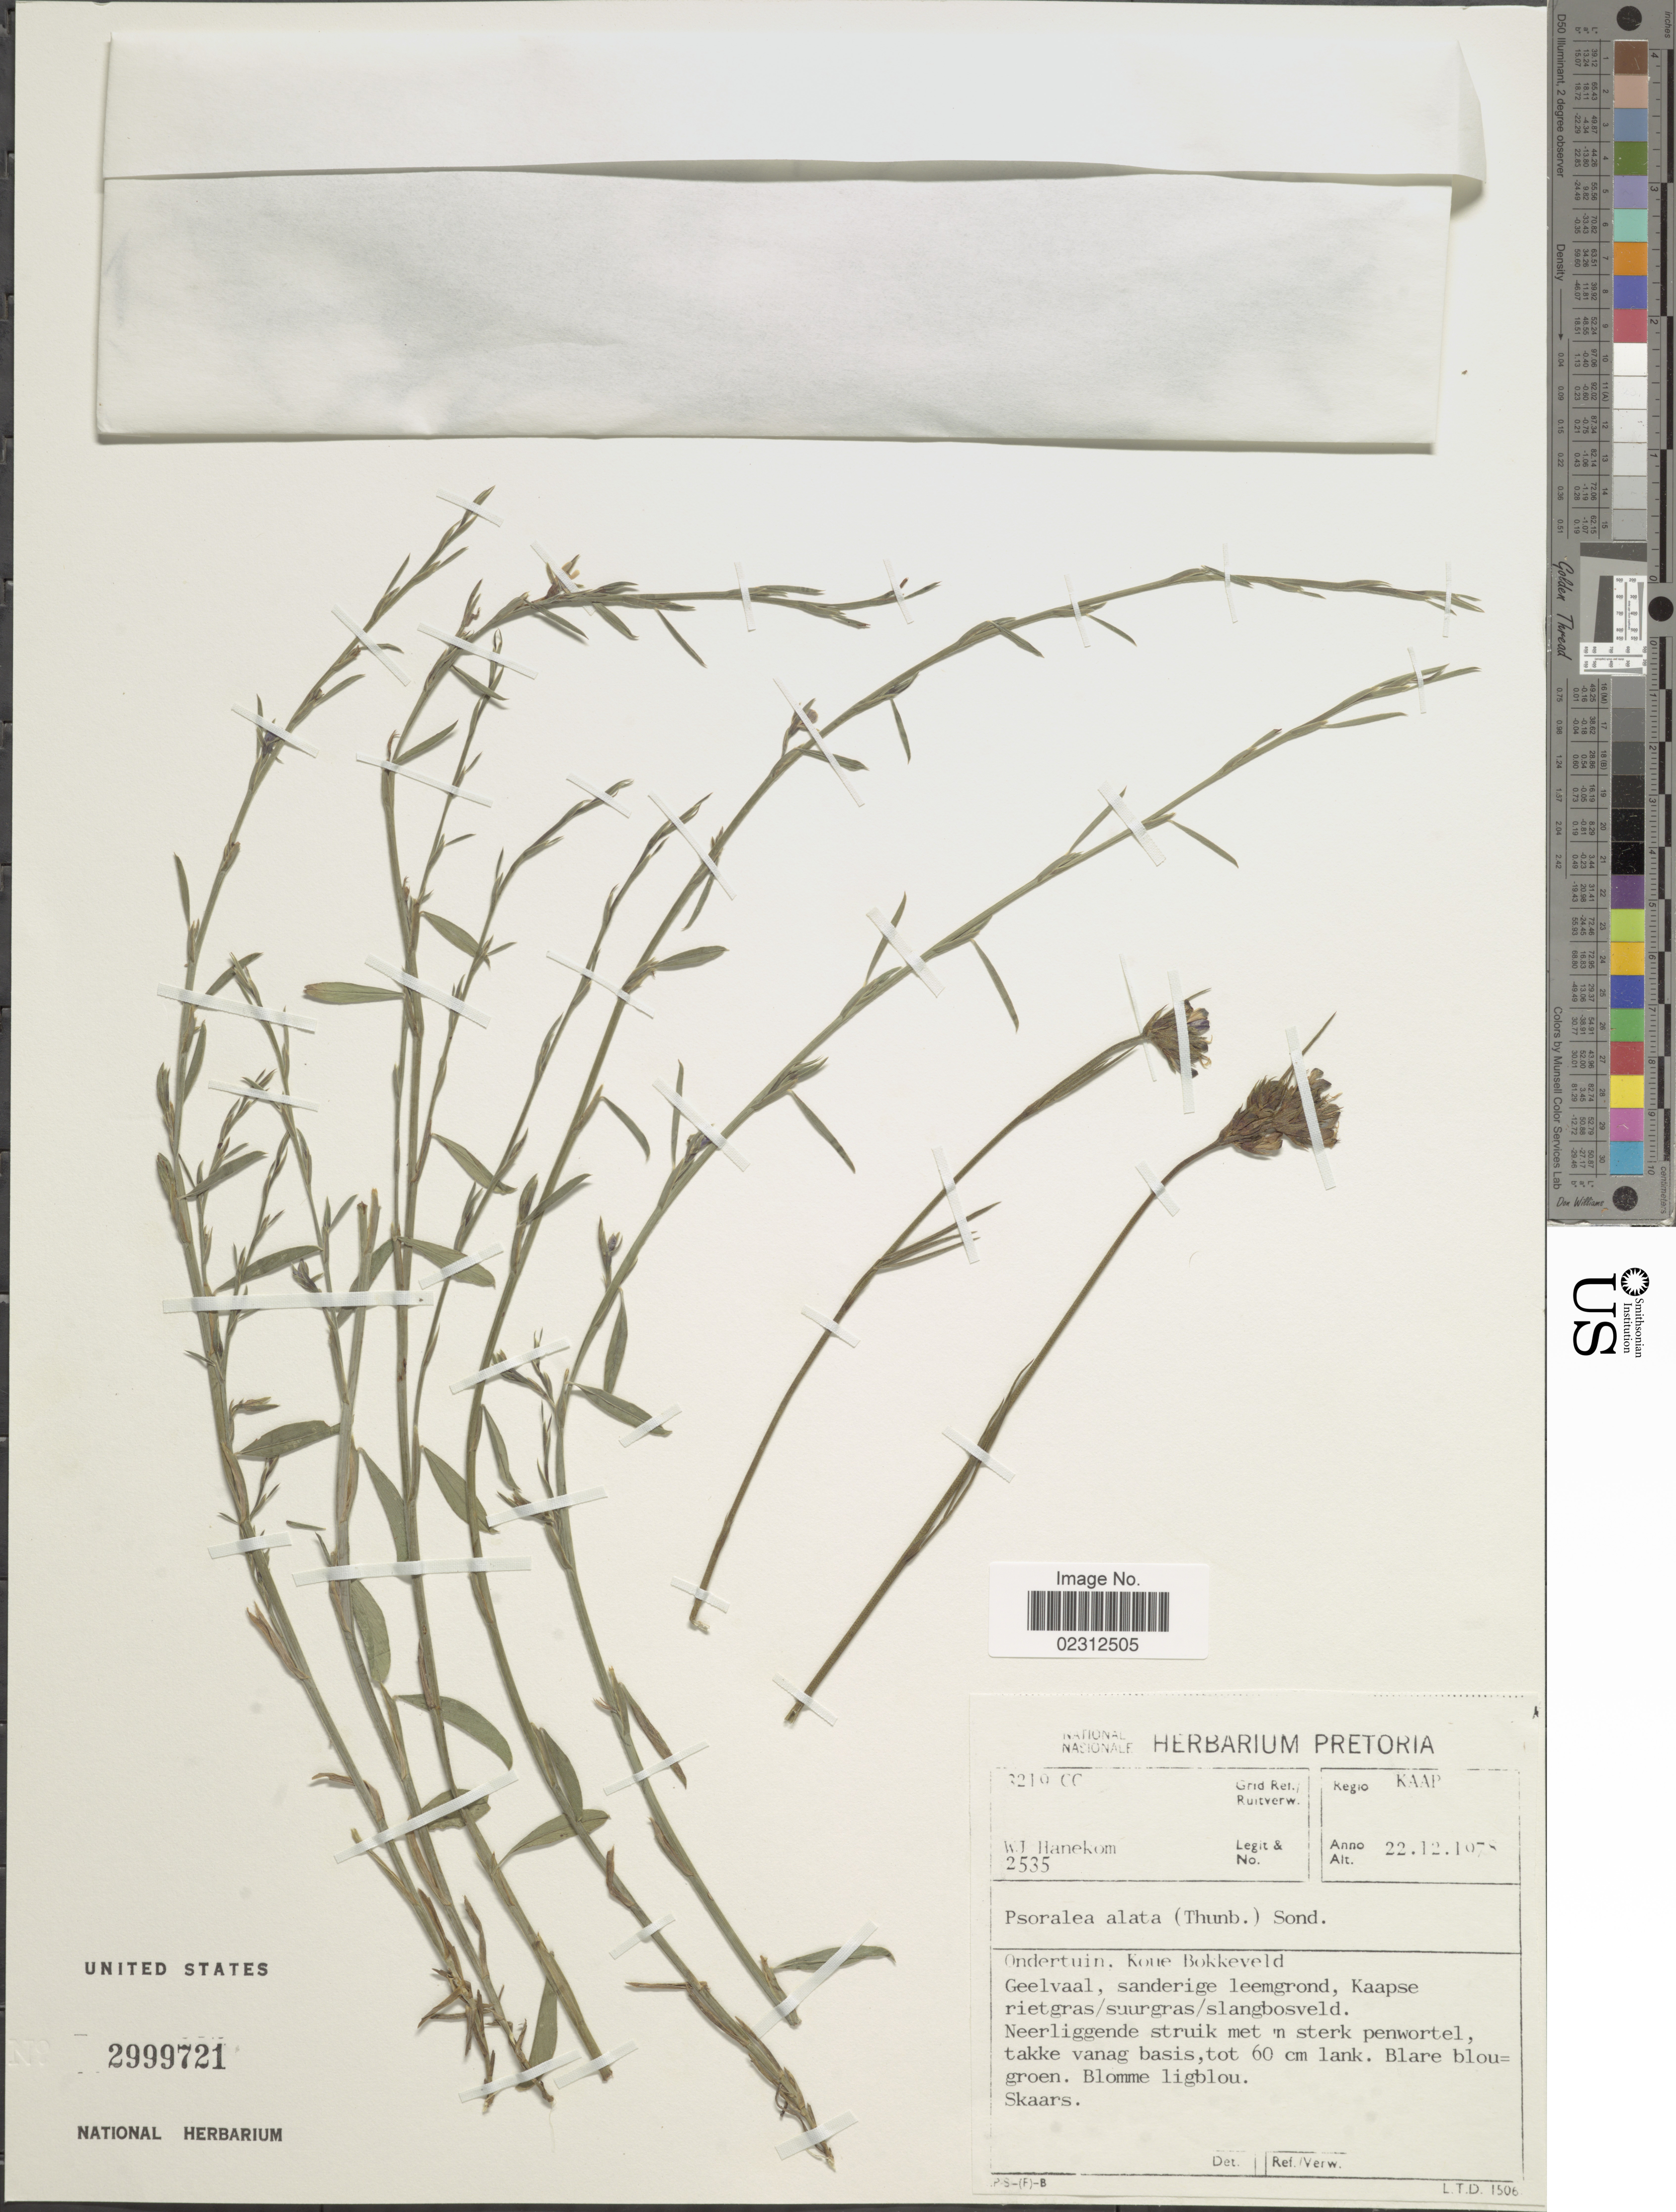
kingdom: Plantae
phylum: Tracheophyta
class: Magnoliopsida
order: Fabales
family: Fabaceae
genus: Psoralea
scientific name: Psoralea alata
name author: (Thunb.) T.M. Salter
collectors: W. Hanekom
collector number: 2535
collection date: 1978-12-22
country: South Africa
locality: Kaap, Ondertuin, Koue Bokkeveld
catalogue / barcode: US 2999721